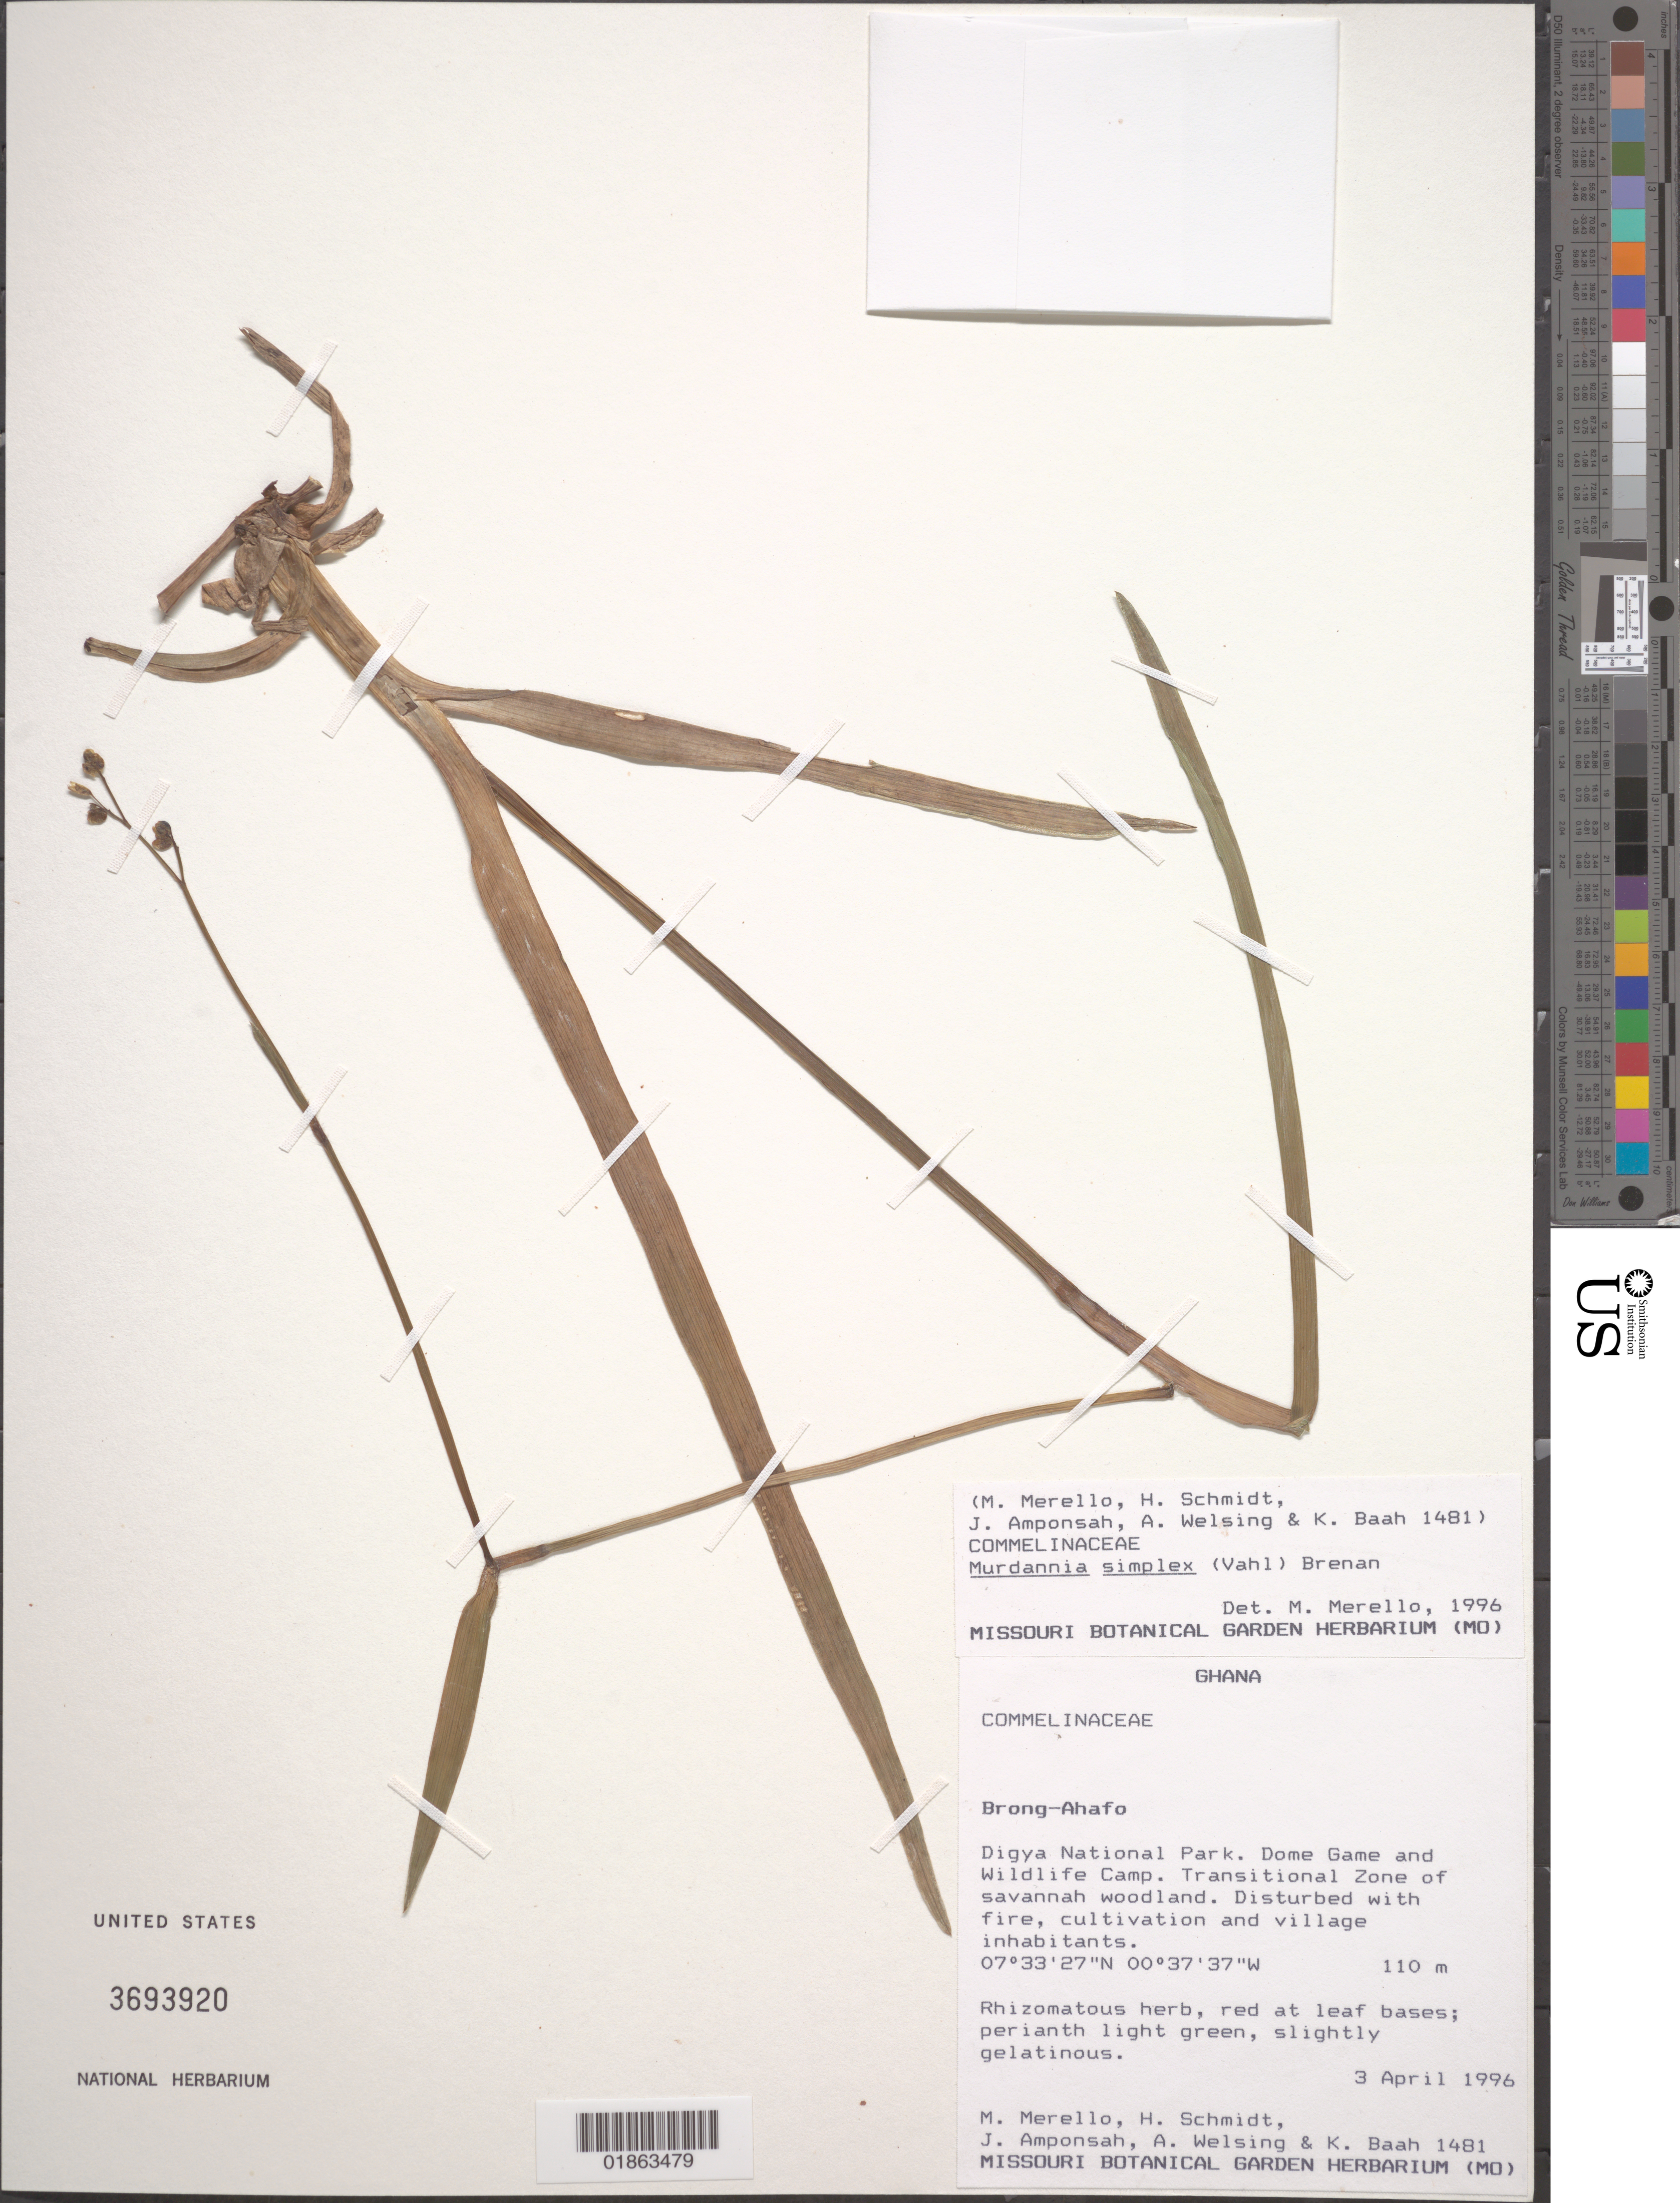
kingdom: Plantae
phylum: Tracheophyta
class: Liliopsida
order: Commelinales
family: Commelinaceae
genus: Murdannia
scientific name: Murdannia simplex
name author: (Vahl) Brenan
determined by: Merello, M., Missouri Botanical Garden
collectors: M. Merello, H. H. Schmidt, J. Amponsah, A. Welsing & K. Baah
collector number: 1481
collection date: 1996-04-03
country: Ghana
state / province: Brong-ahafo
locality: Digya National Park, Dome Game and Wildlife Camp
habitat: Transitional Zone of savannah woodland. Disturbed with fire, cultivation and village inhabitants.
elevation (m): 110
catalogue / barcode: US 3693920